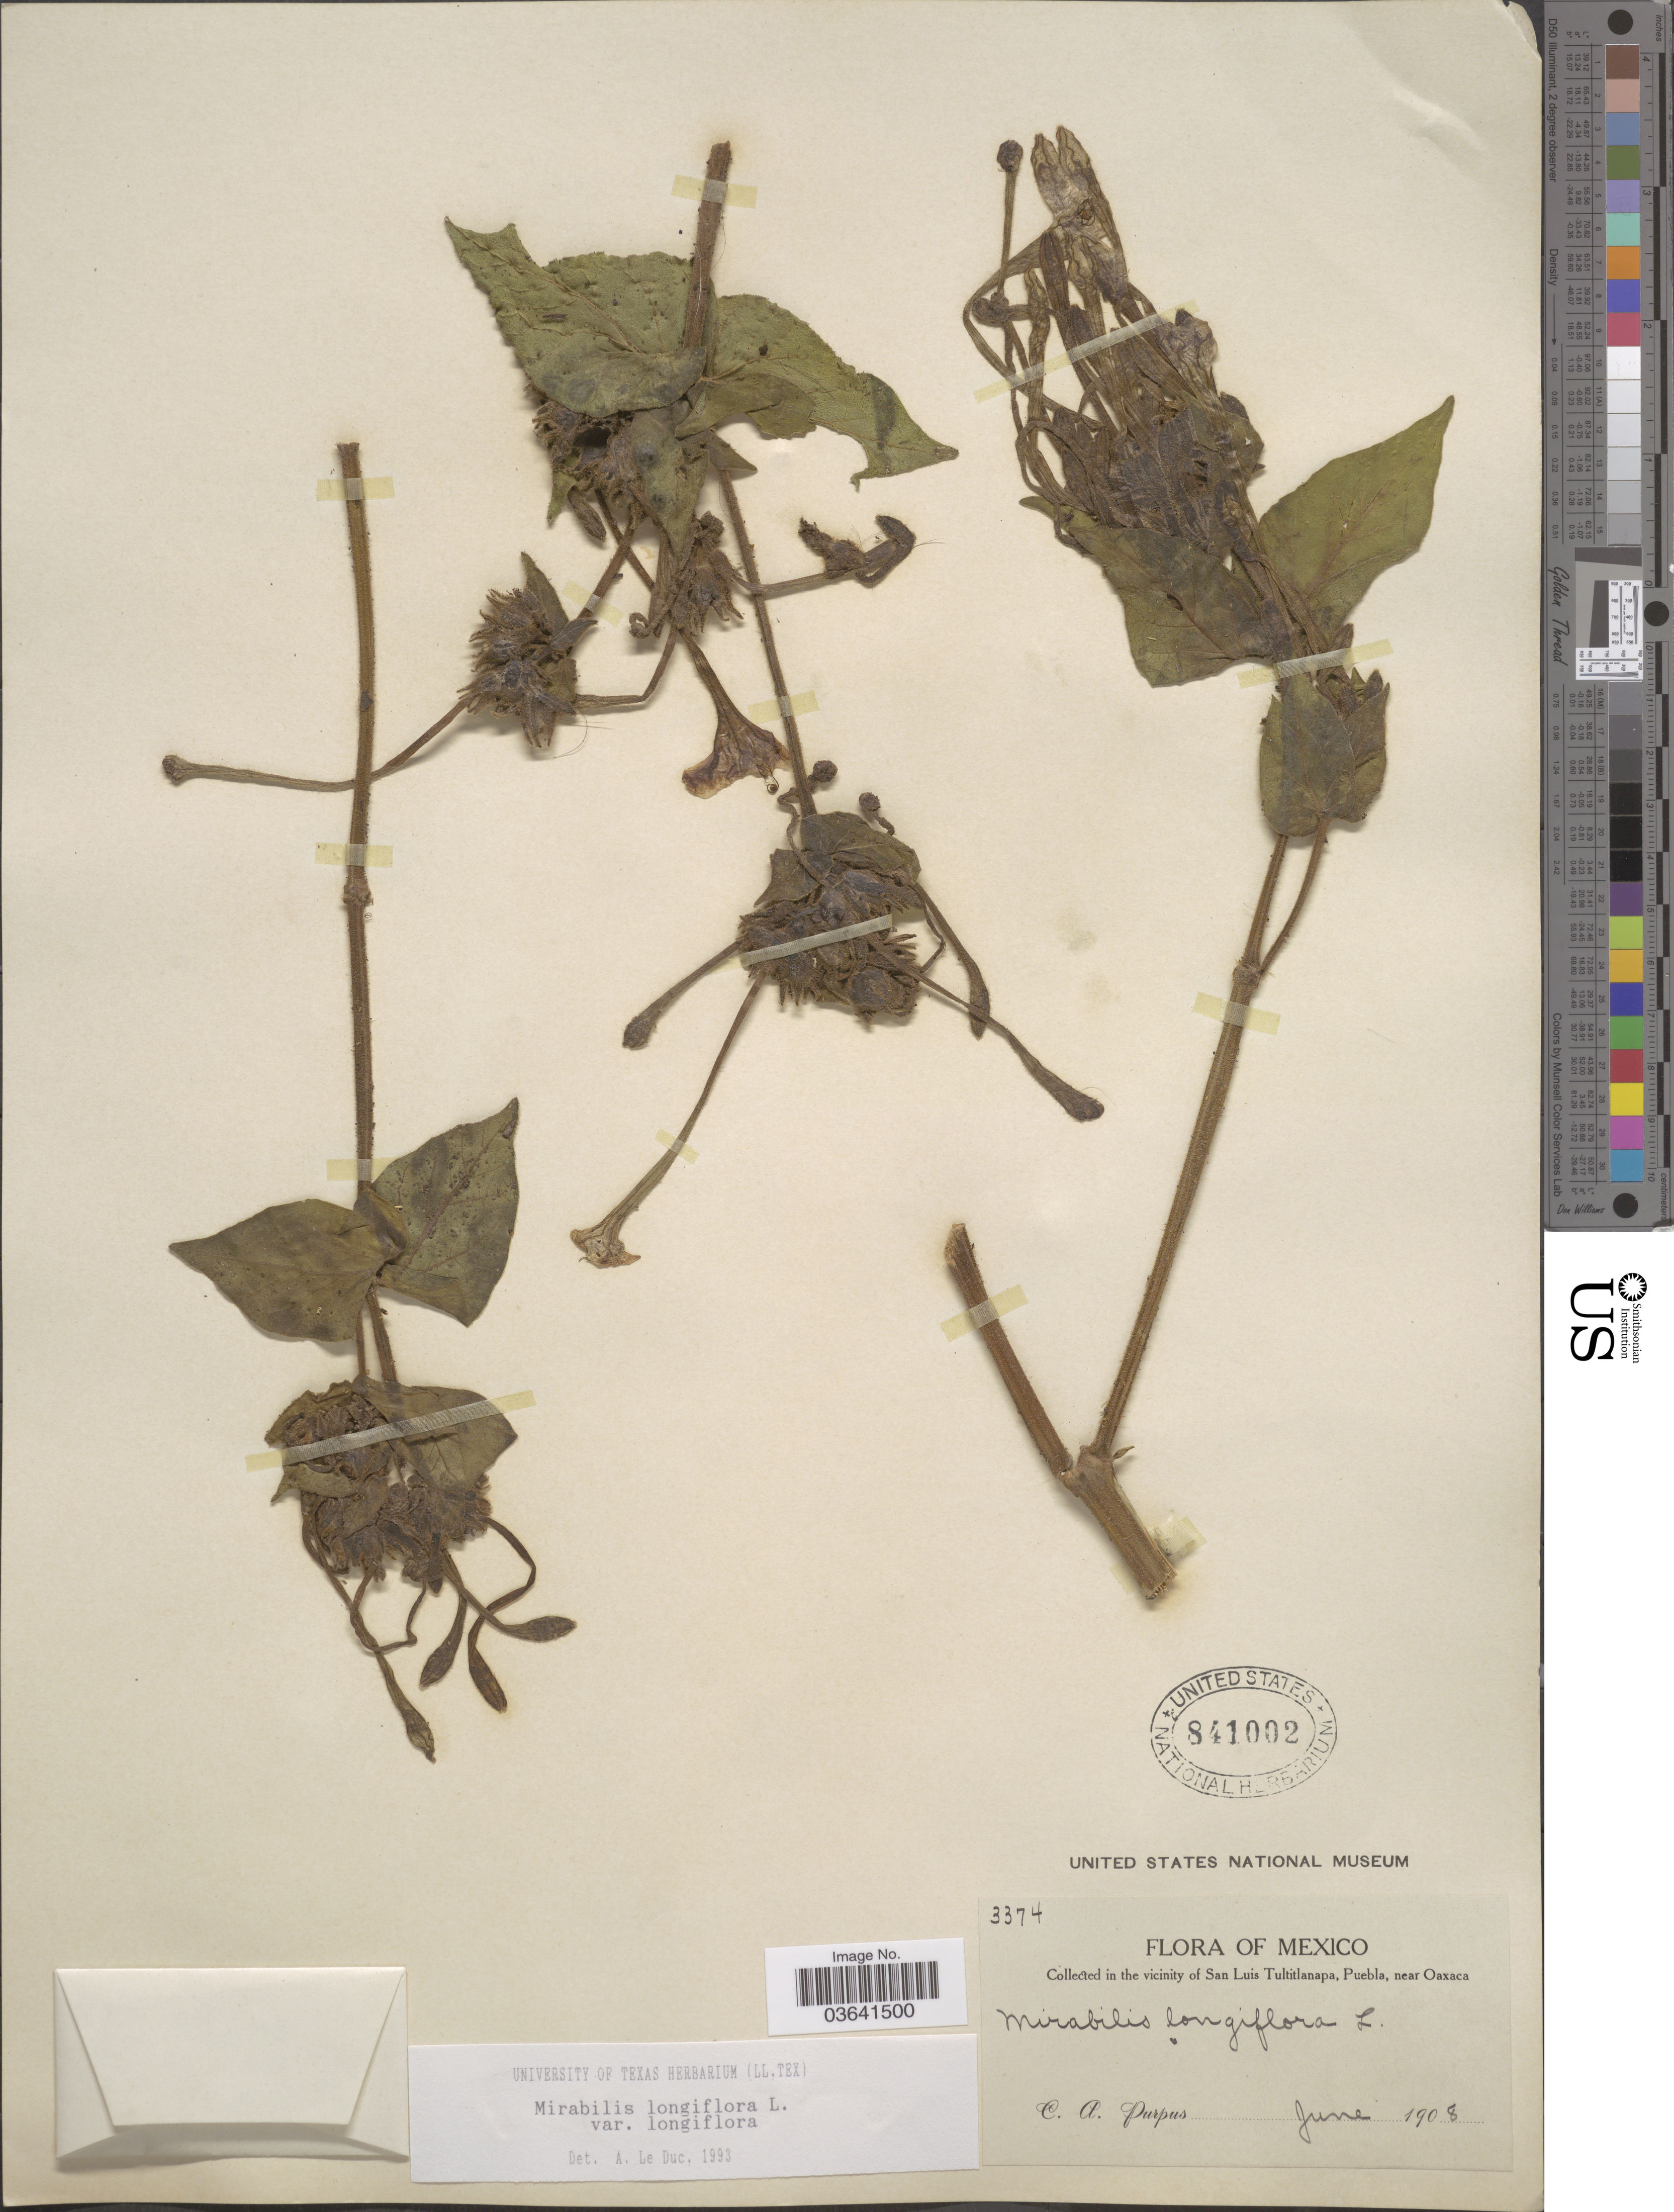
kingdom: Plantae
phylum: Tracheophyta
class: Magnoliopsida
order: Caryophyllales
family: Nyctaginaceae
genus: Mirabilis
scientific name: Mirabilis longiflora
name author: L.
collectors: C. A. Purpus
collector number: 3374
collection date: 1908-06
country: Mexico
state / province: Puebla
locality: In the vicinity of San Luis Tultitlanapa, Puebla, near Oaxaca.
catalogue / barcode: US 841002